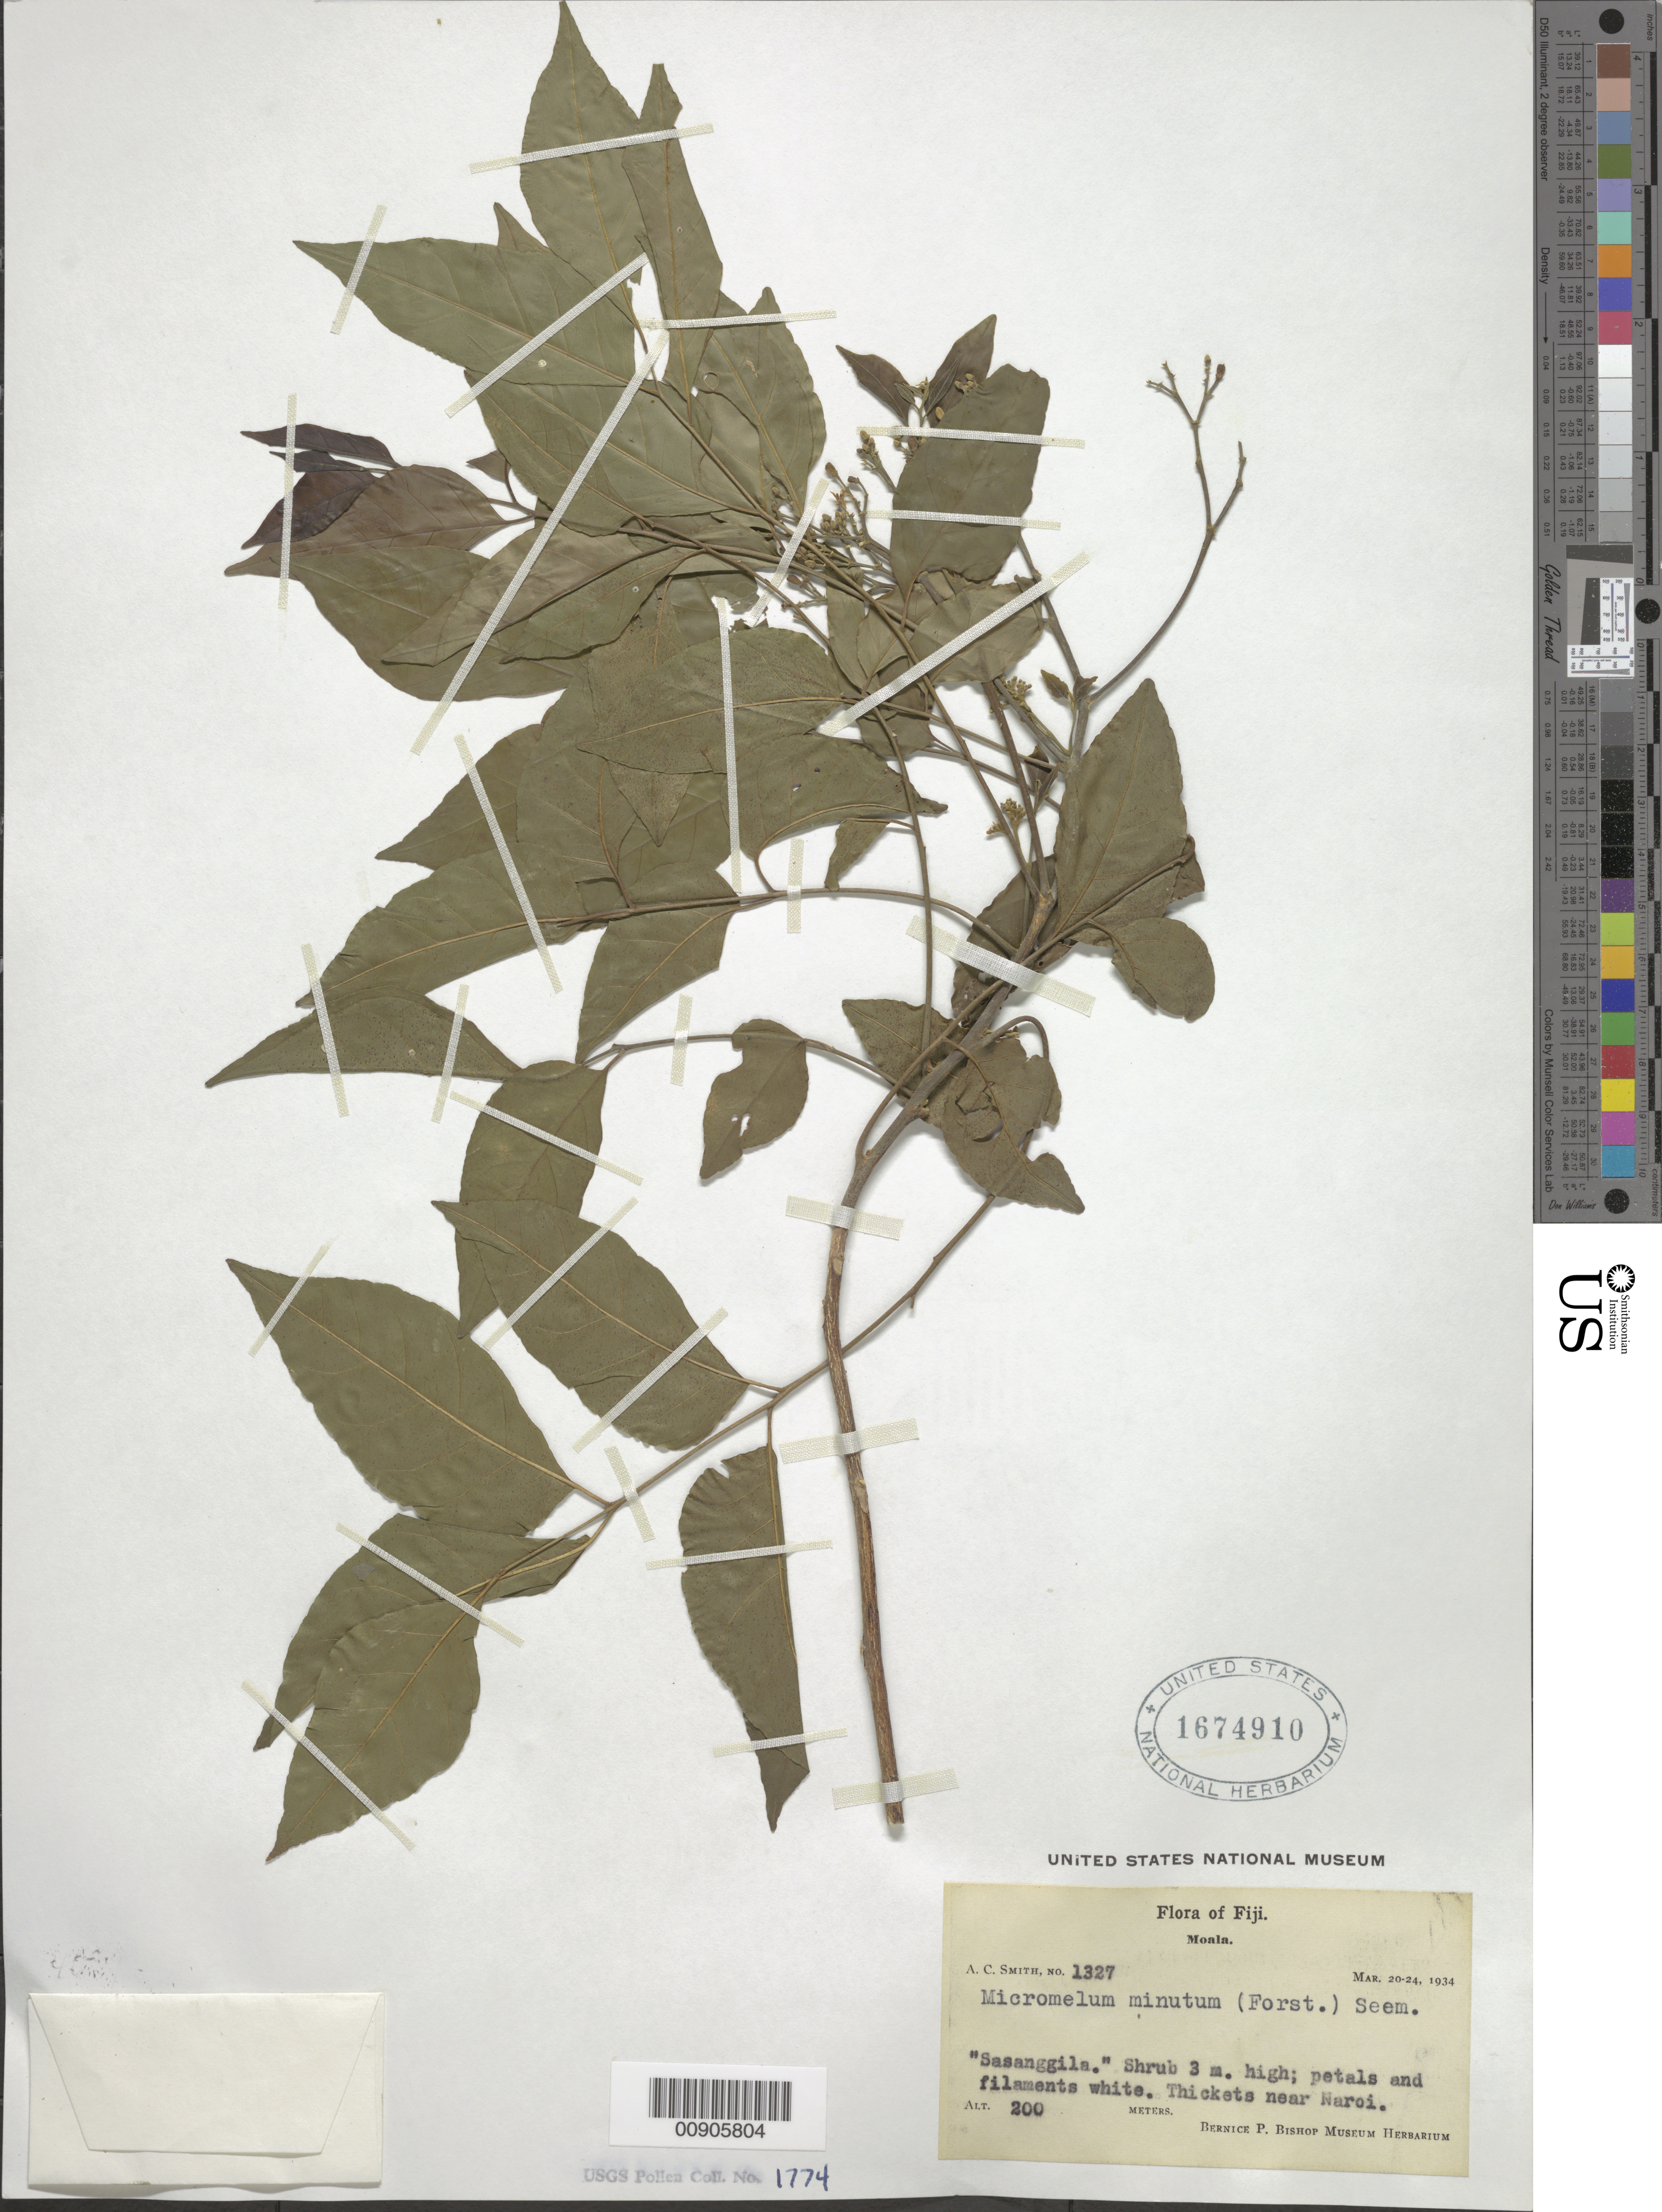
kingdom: Plantae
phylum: Tracheophyta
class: Magnoliopsida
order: Sapindales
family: Rutaceae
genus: Micromelum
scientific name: Micromelum minutum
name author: (G. Forst.) Wight & Arn.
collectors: C. A. Smith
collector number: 1327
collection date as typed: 20 Mar 1934 to 24 Mar 1934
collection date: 1934-03-20/1934-03-24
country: Fiji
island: Moala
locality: near Naroi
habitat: thickets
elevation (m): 200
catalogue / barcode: US 1674910